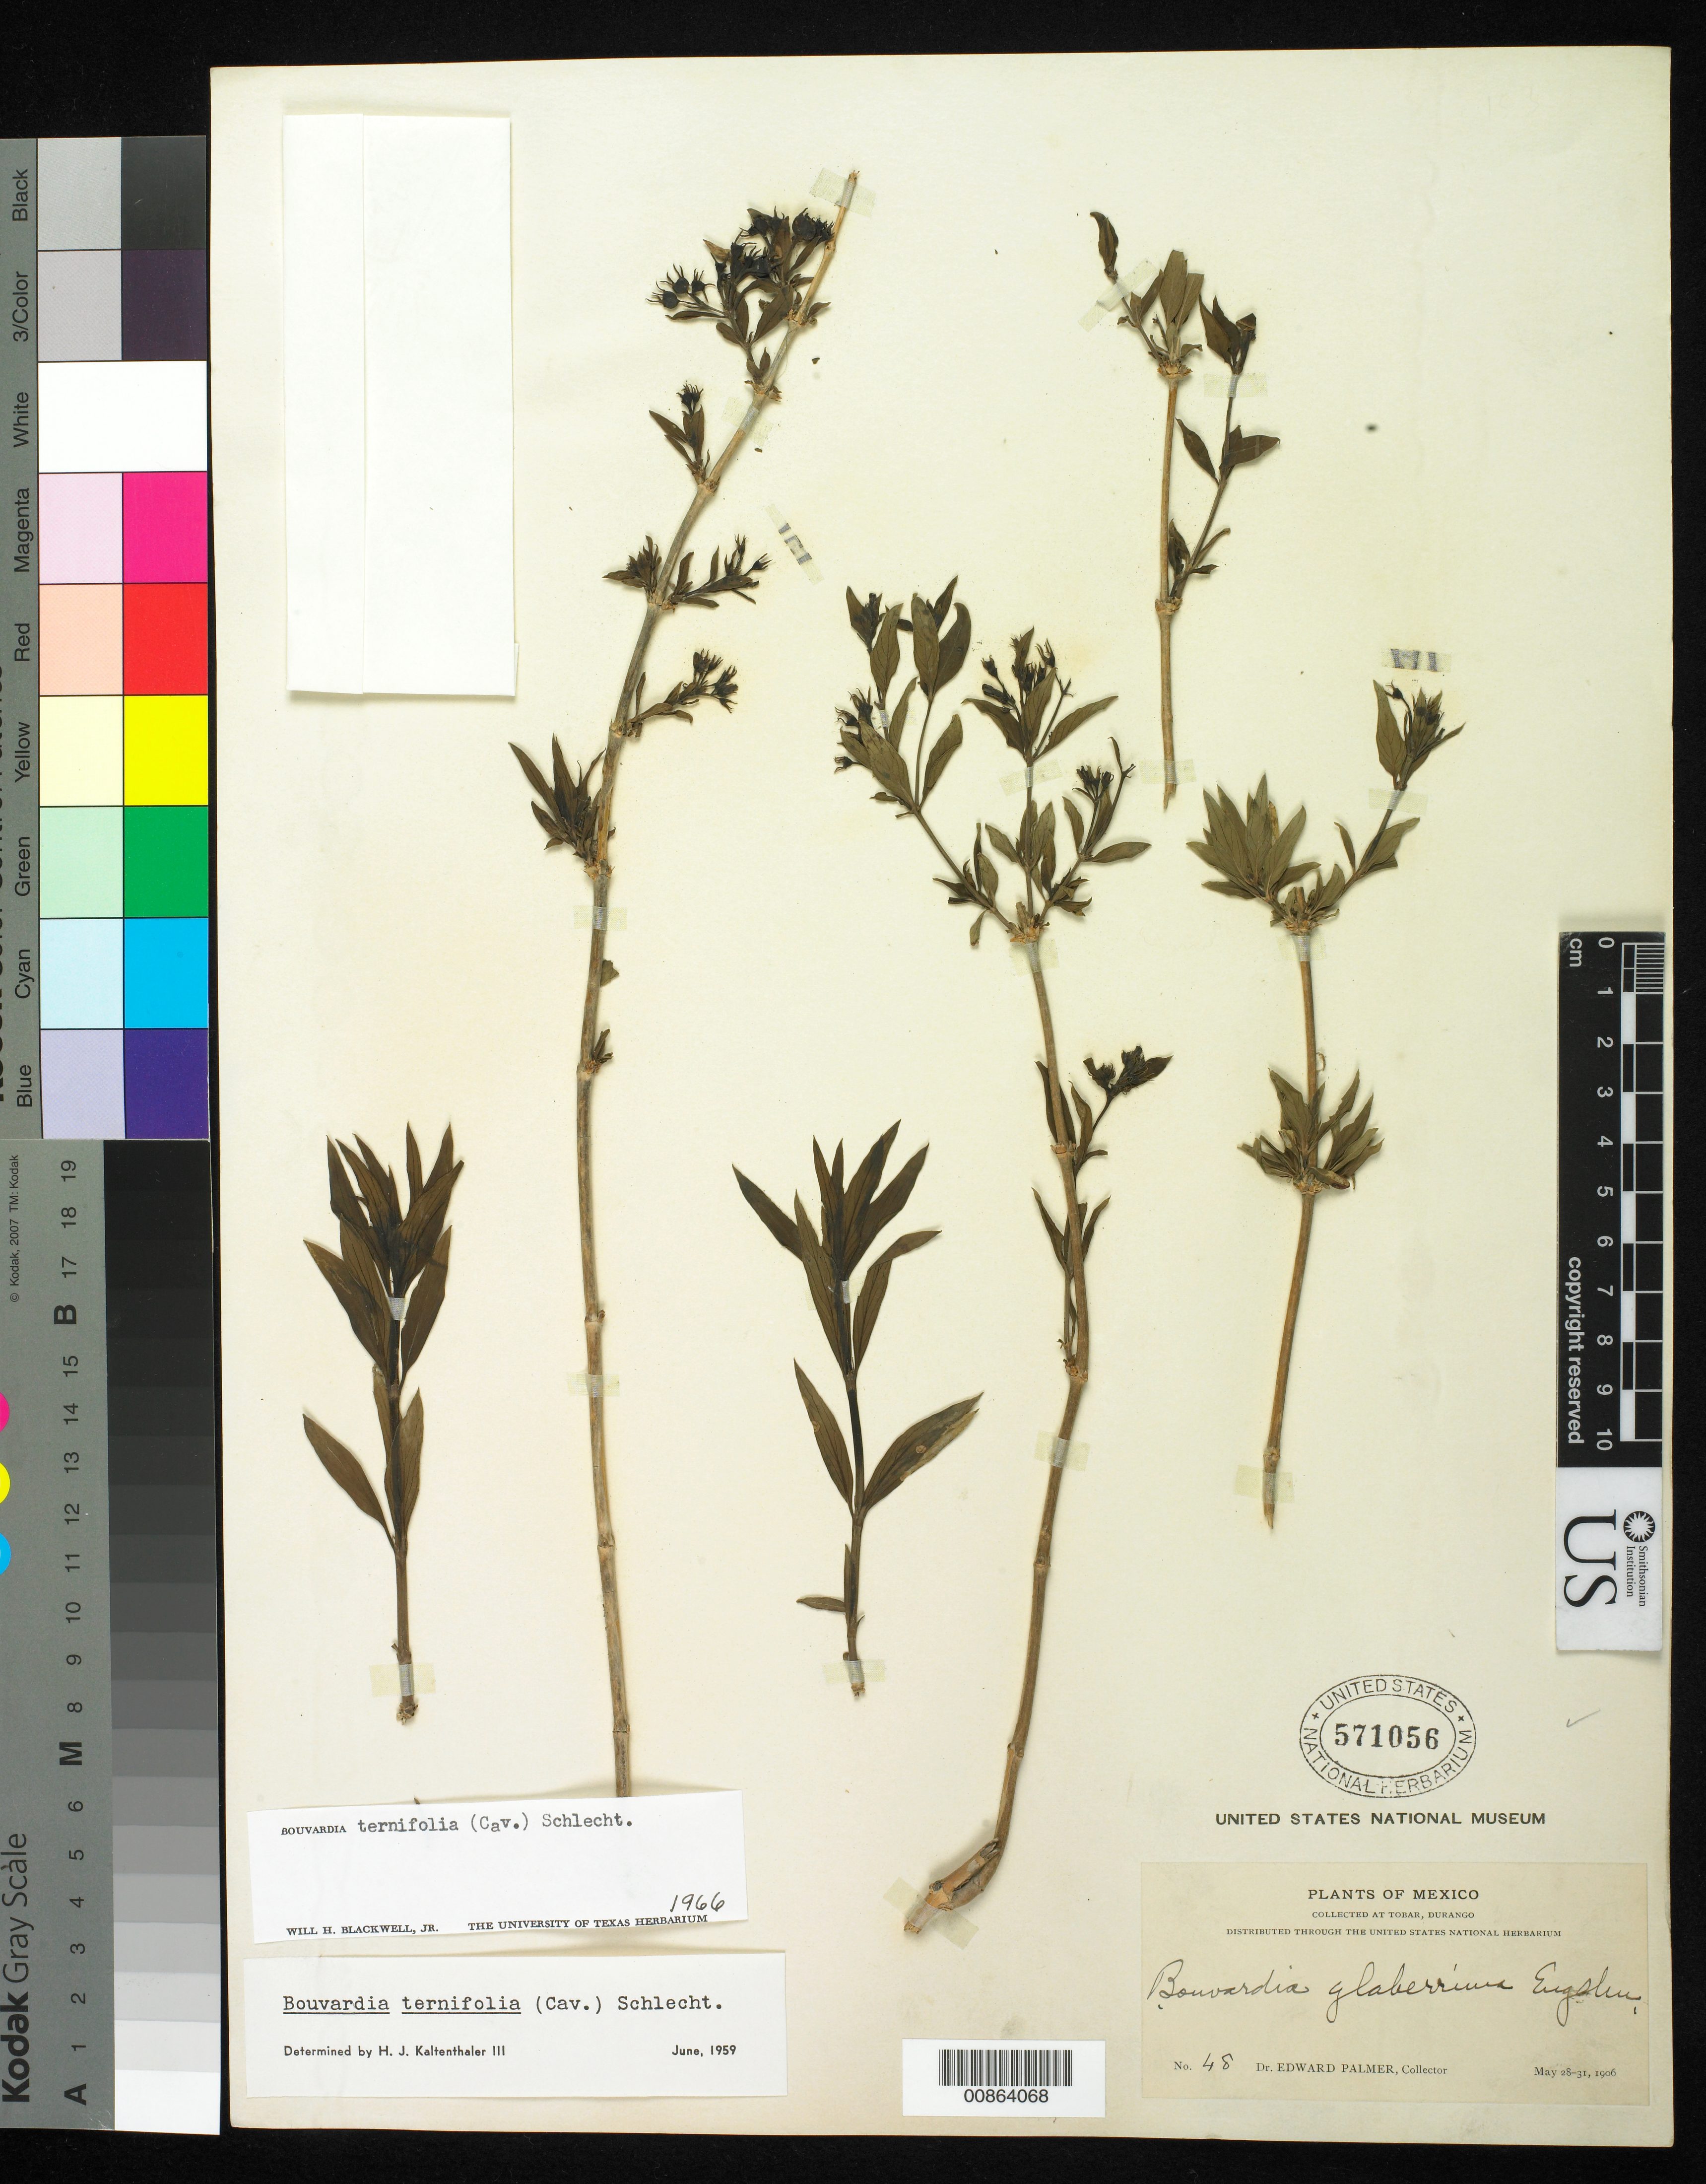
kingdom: Plantae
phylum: Tracheophyta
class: Magnoliopsida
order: Gentianales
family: Rubiaceae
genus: Bouvardia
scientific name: Bouvardia tenuifolia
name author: Standl.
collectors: E. Palmer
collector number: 48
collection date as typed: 28 May 1906 to 31 May 1906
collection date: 1906-05-28/1906-05-31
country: Mexico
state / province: Durango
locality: Tobar, Durango.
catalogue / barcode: US 571056